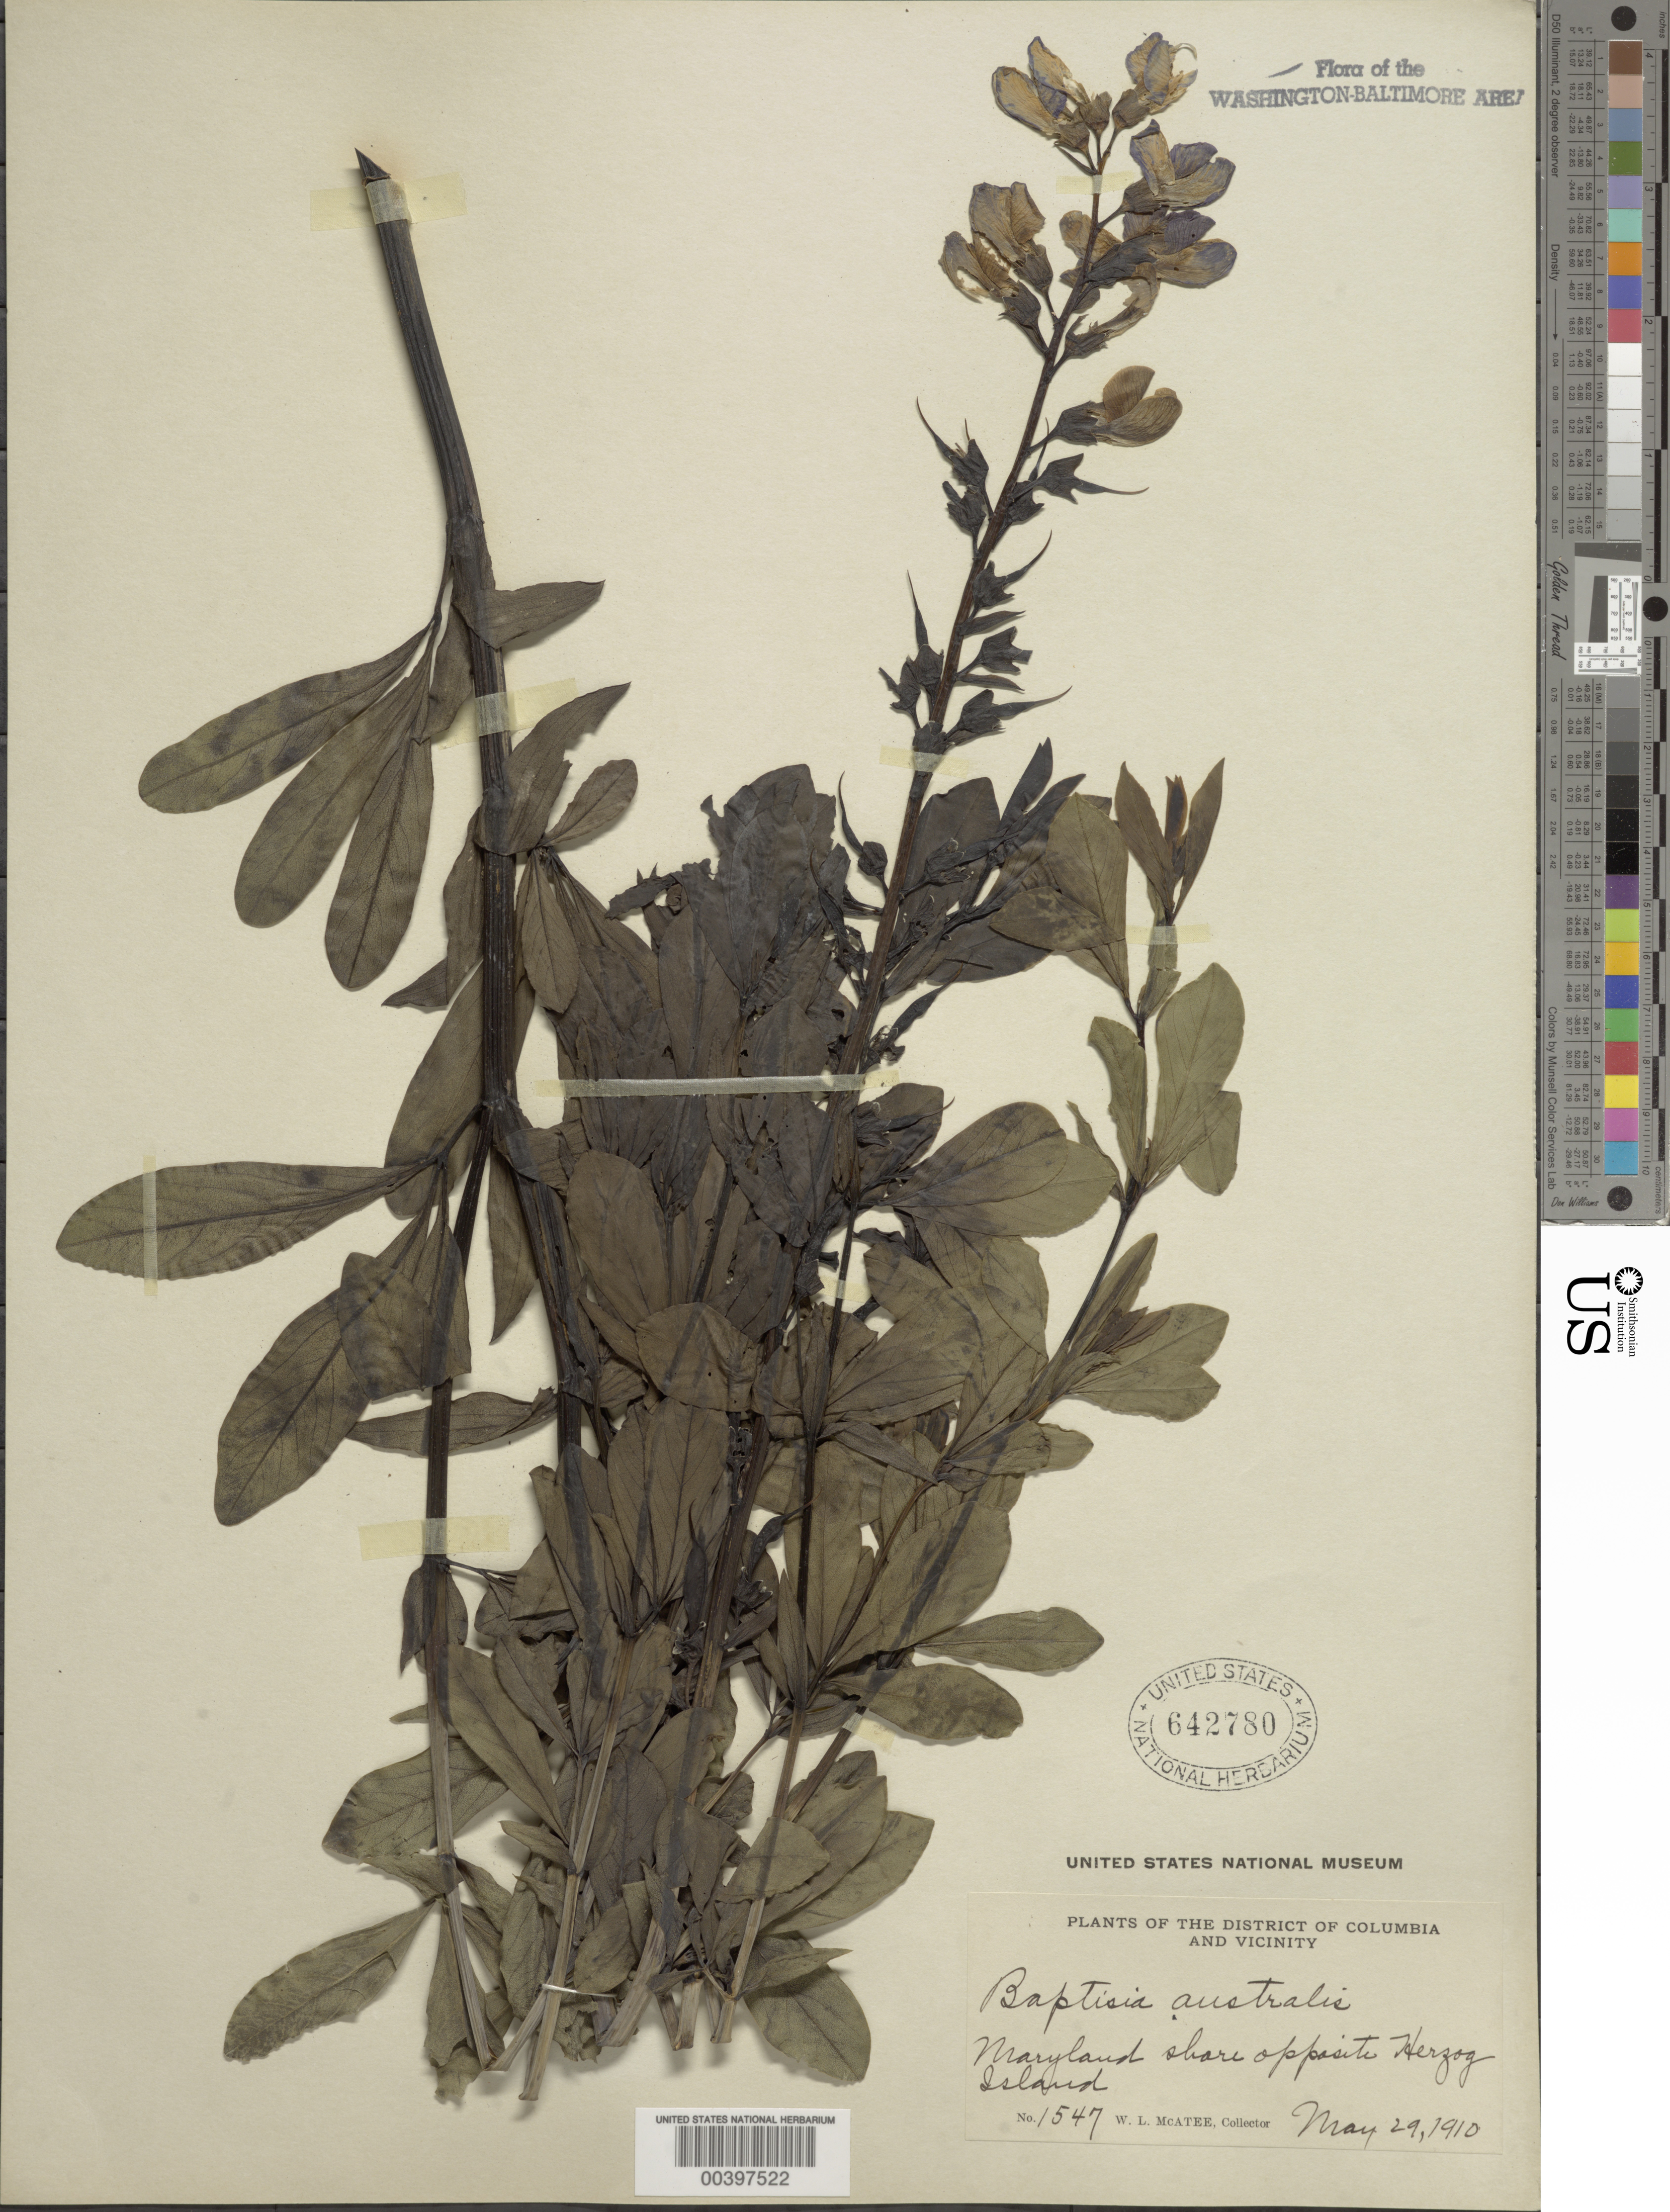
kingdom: Plantae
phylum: Tracheophyta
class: Magnoliopsida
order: Fabales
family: Fabaceae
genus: Baptisia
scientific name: Baptisia australis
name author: (L.) R. Br.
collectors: W. McAtee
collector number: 1547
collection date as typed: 29 May 1910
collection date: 1910-05-29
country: United States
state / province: Maryland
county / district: Montgomery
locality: Opposite Herzog Island, Md Shore C. & O. Canal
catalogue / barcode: US 642780